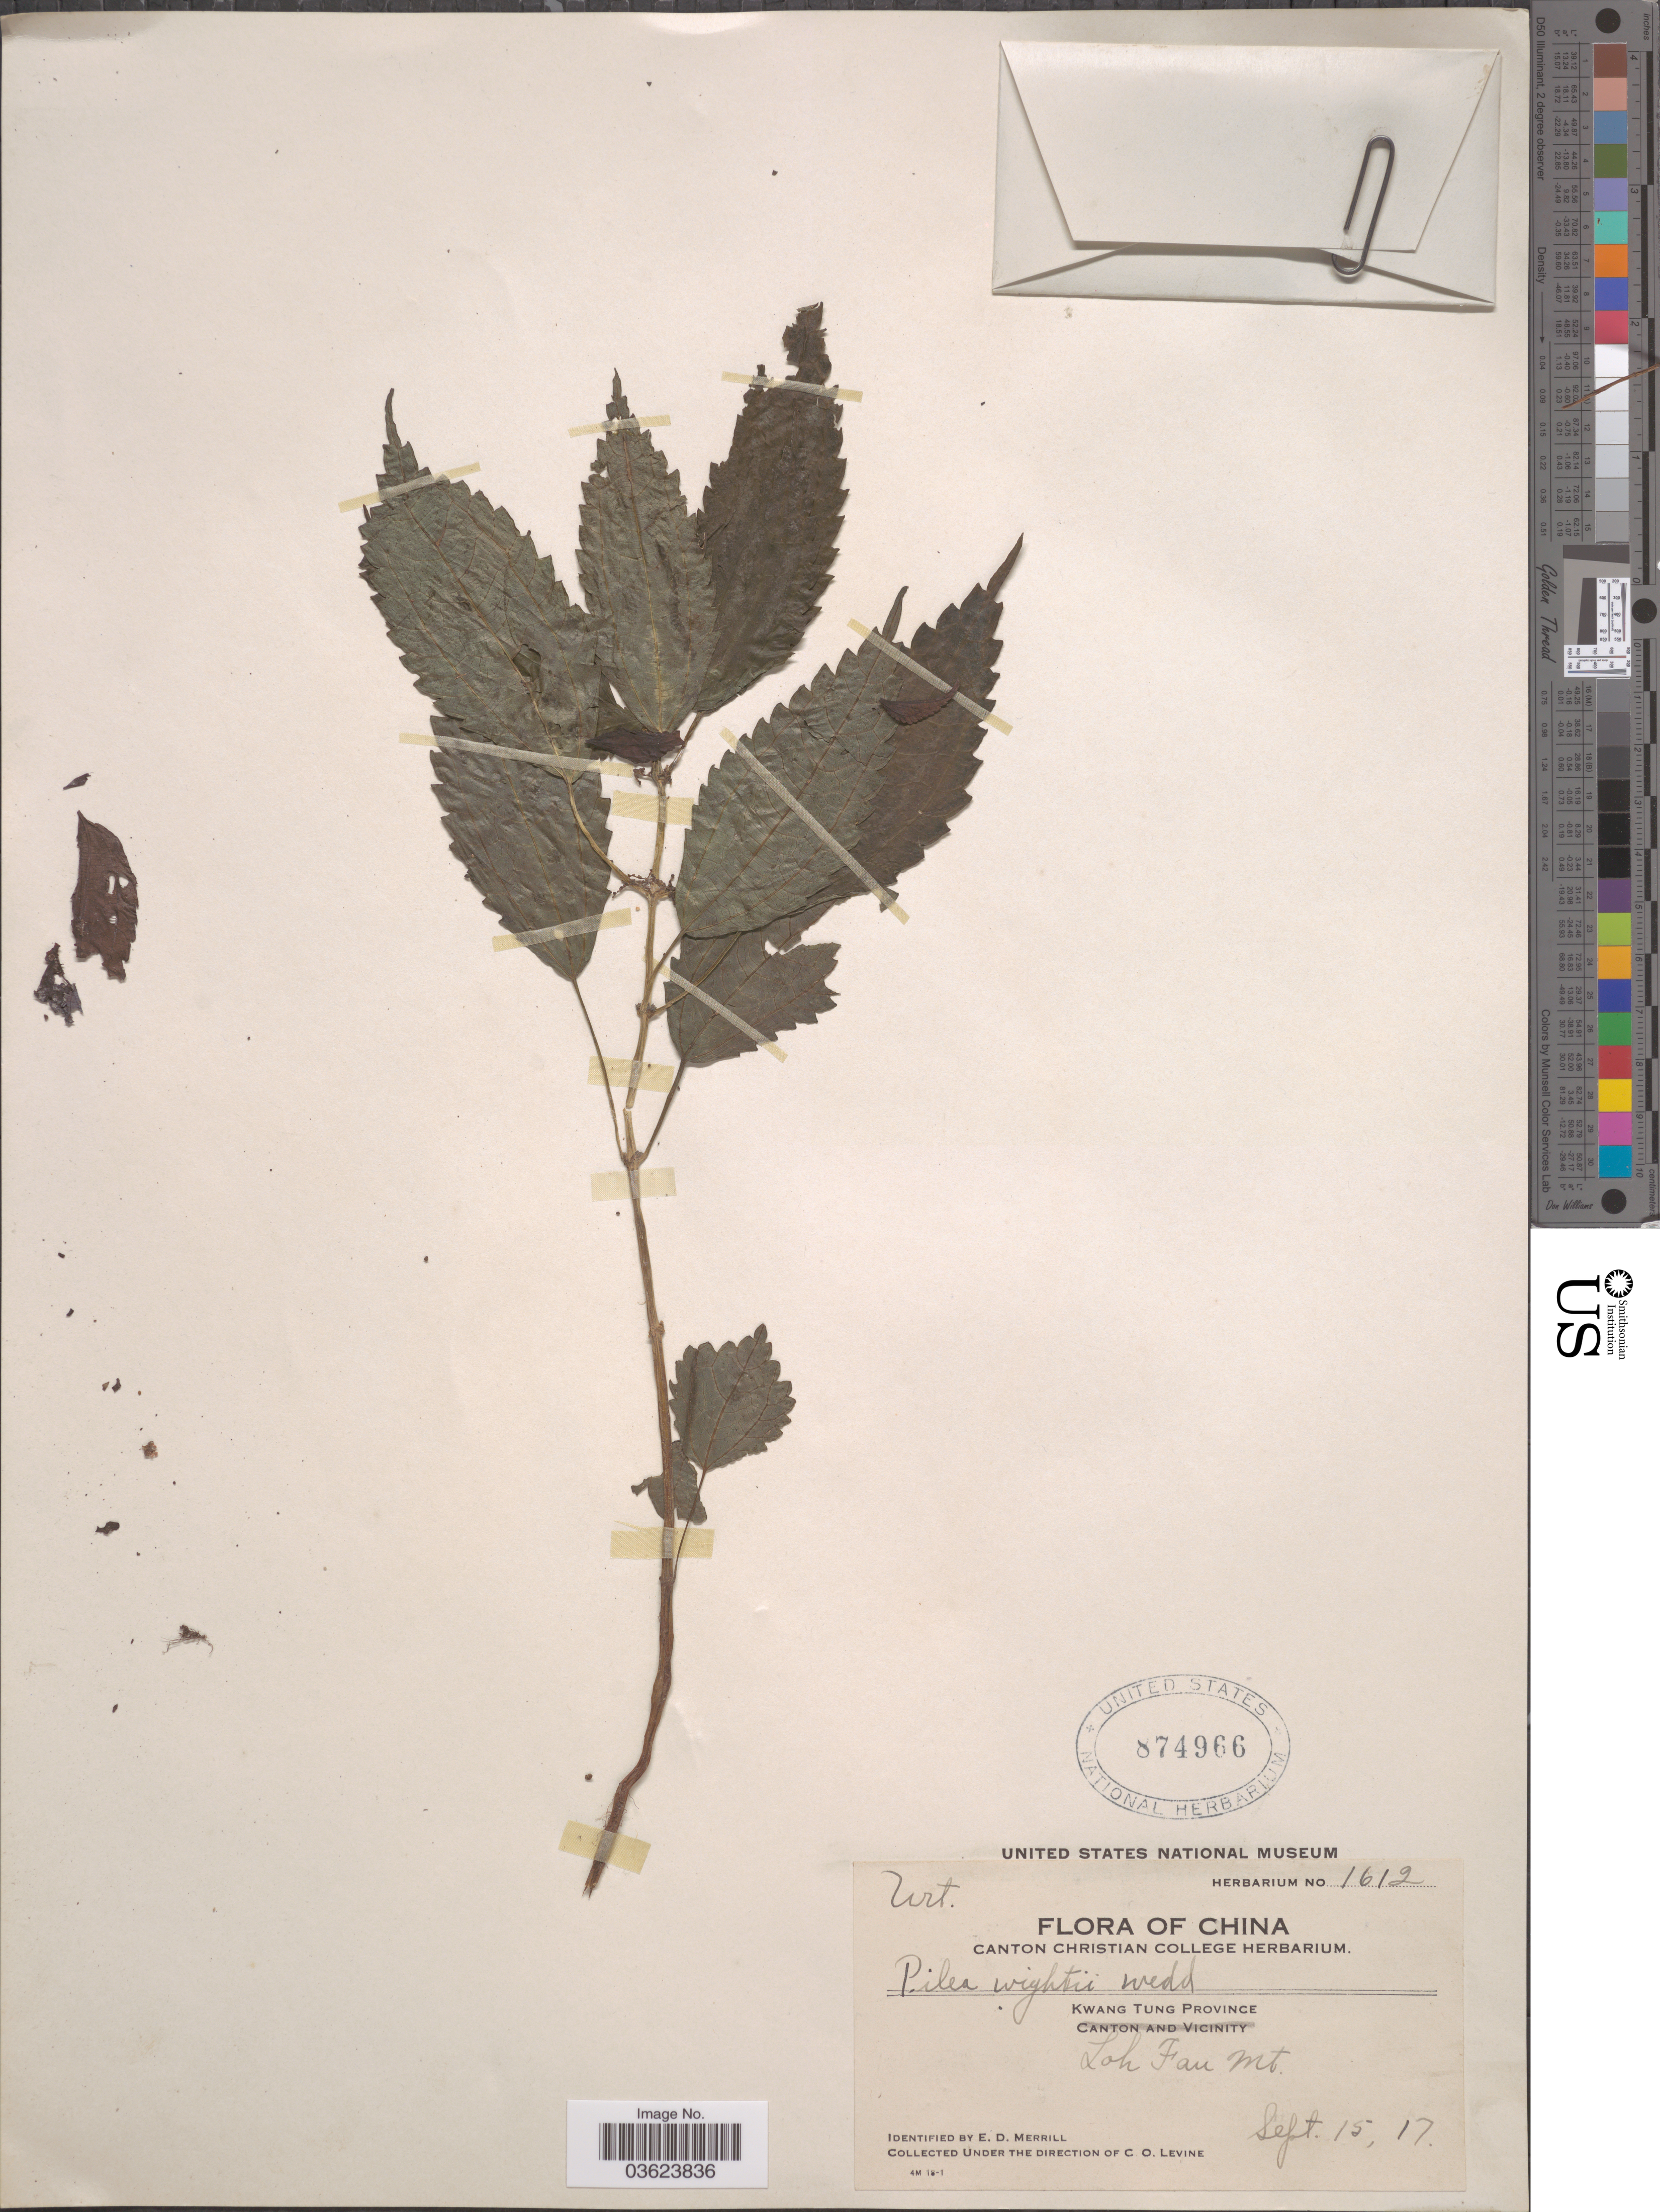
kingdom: Plantae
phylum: Tracheophyta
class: Magnoliopsida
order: Rosales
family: Urticaceae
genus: Pilea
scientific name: Pilea wightii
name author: Wedd.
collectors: C. O. Levine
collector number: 1612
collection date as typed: Transcribed d/m/y: 15/9/17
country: China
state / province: Guangdong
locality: Kwang Tung Province. Loh Fau Mt.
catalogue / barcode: US 874966